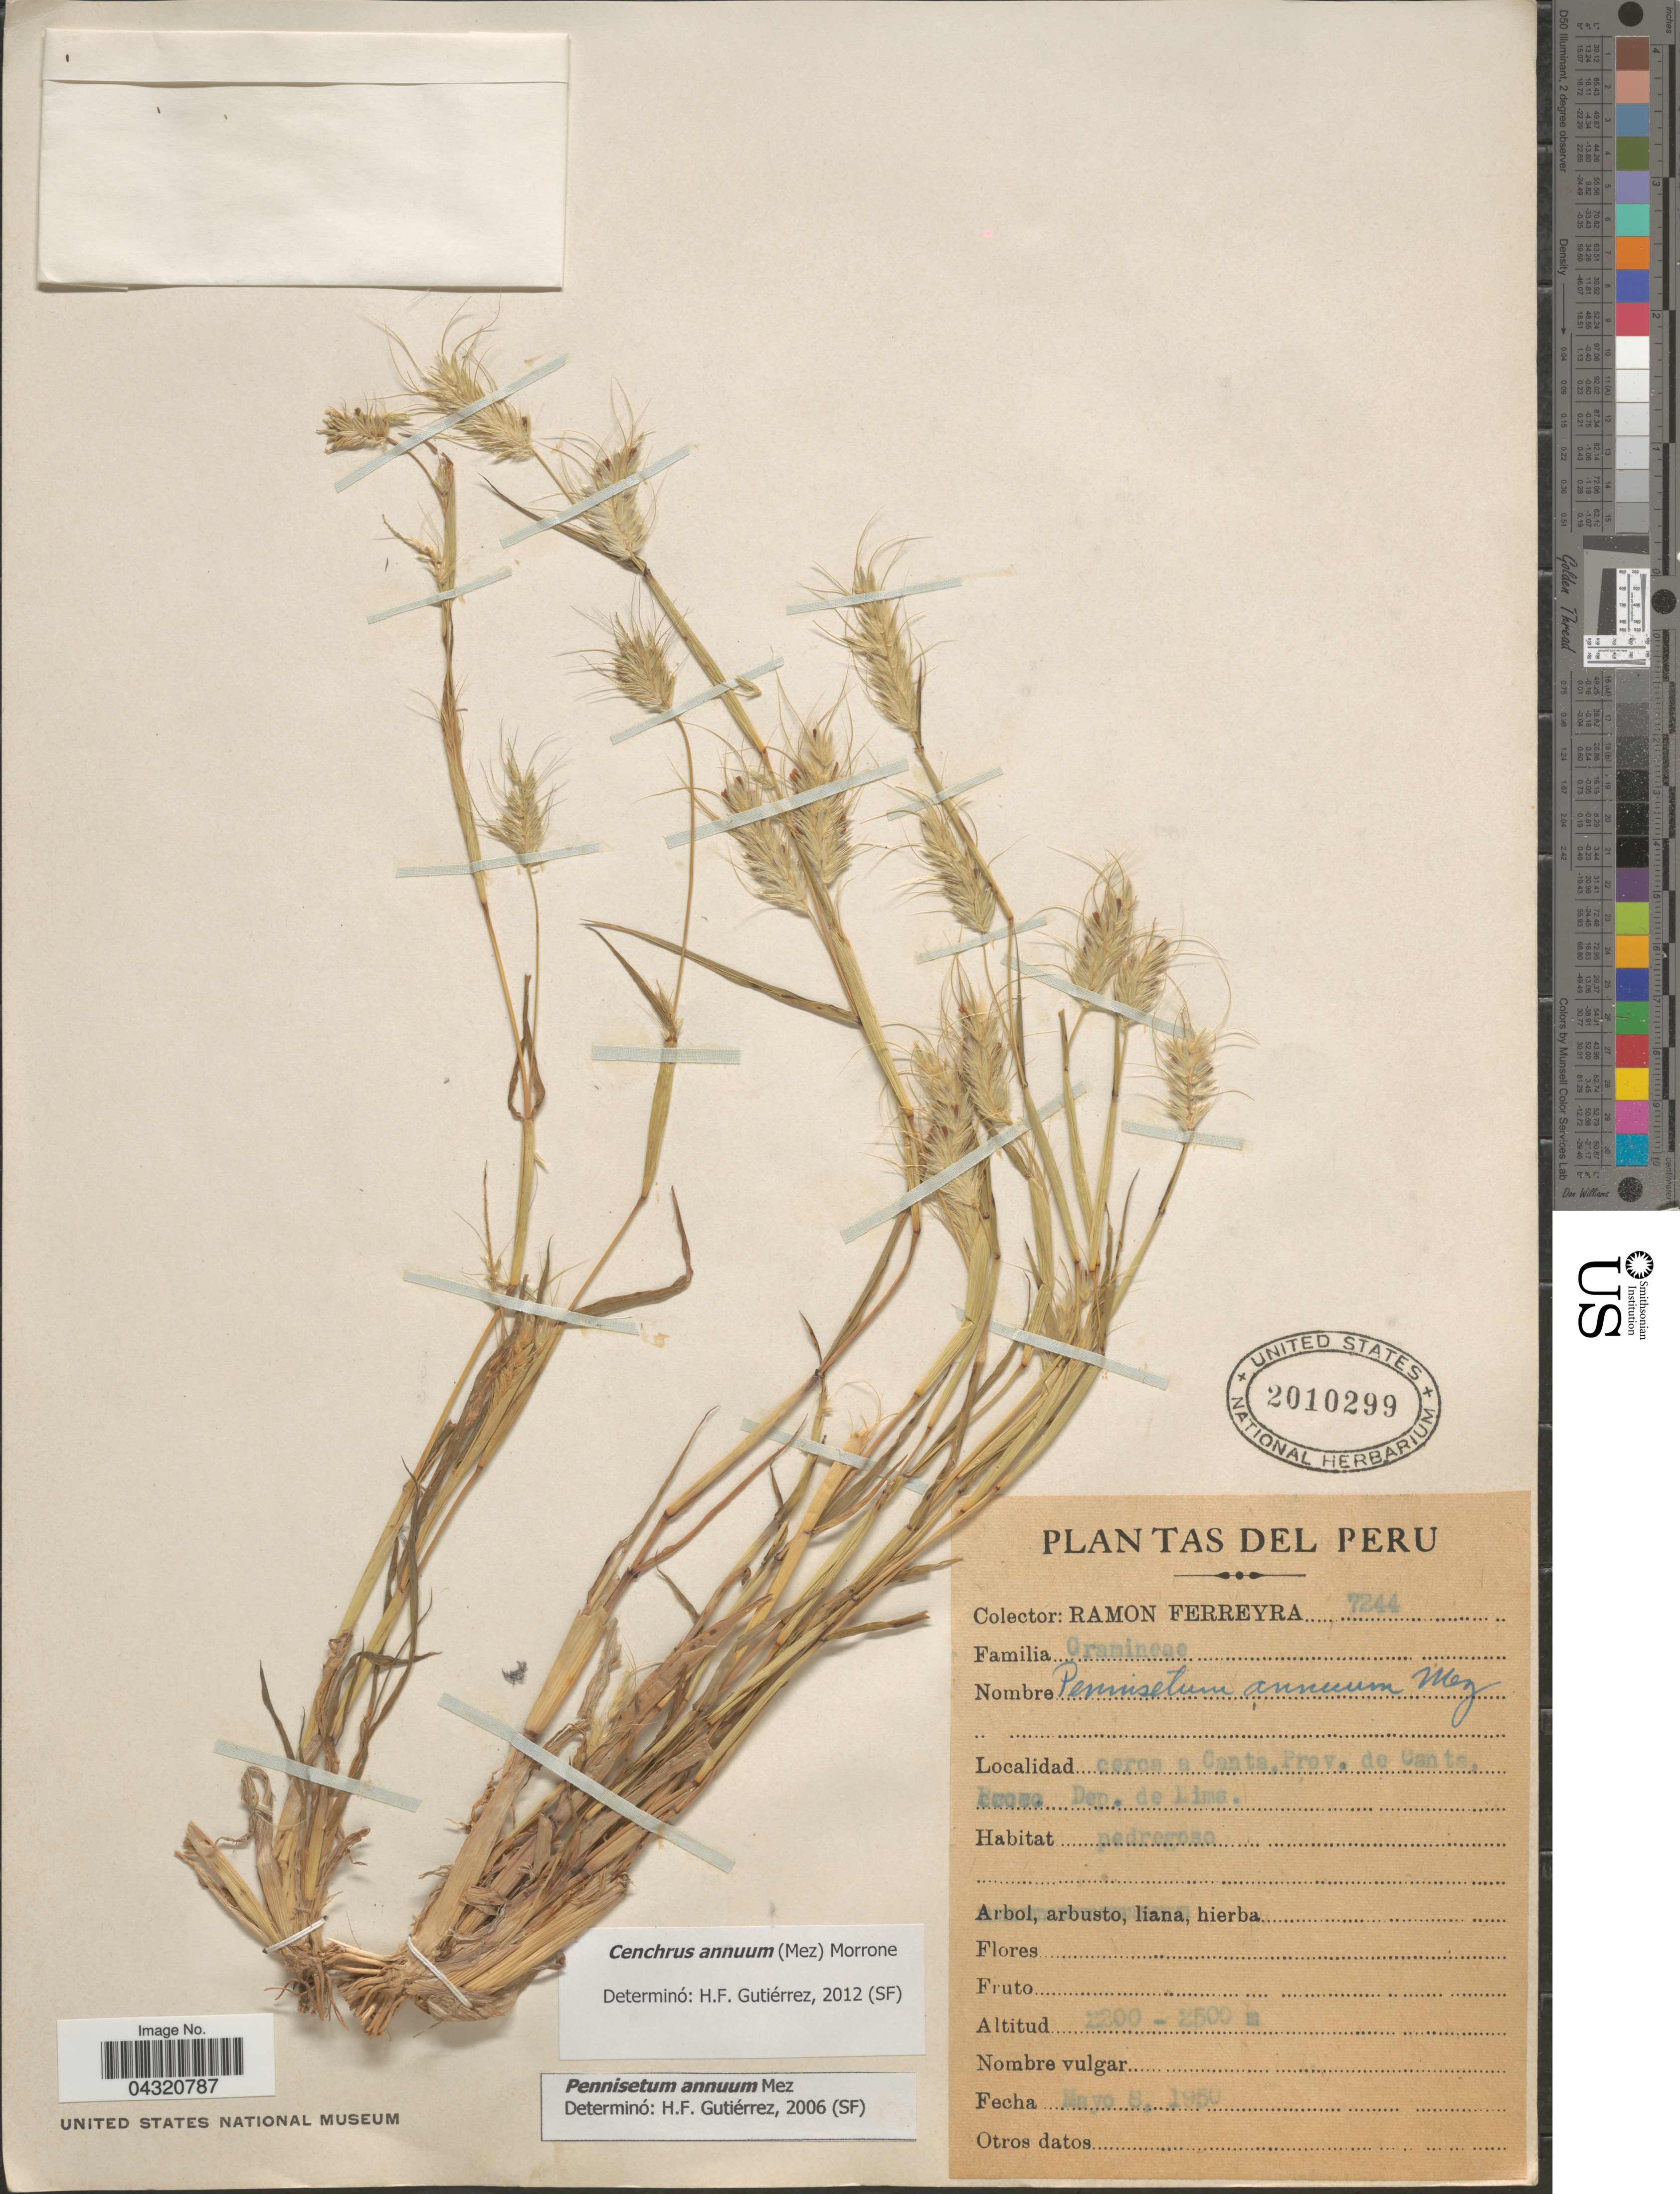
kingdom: Plantae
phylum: Tracheophyta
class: Liliopsida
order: Poales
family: Poaceae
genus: Cenchrus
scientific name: Cenchrus annuus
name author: (Mez) Morrone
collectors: R. A. Ferreyra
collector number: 7244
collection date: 1950-05-08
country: Peru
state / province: Lima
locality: Cerca a Canta, Prov. de Canta. Dep. de Lima.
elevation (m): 2200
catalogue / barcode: US 2010299